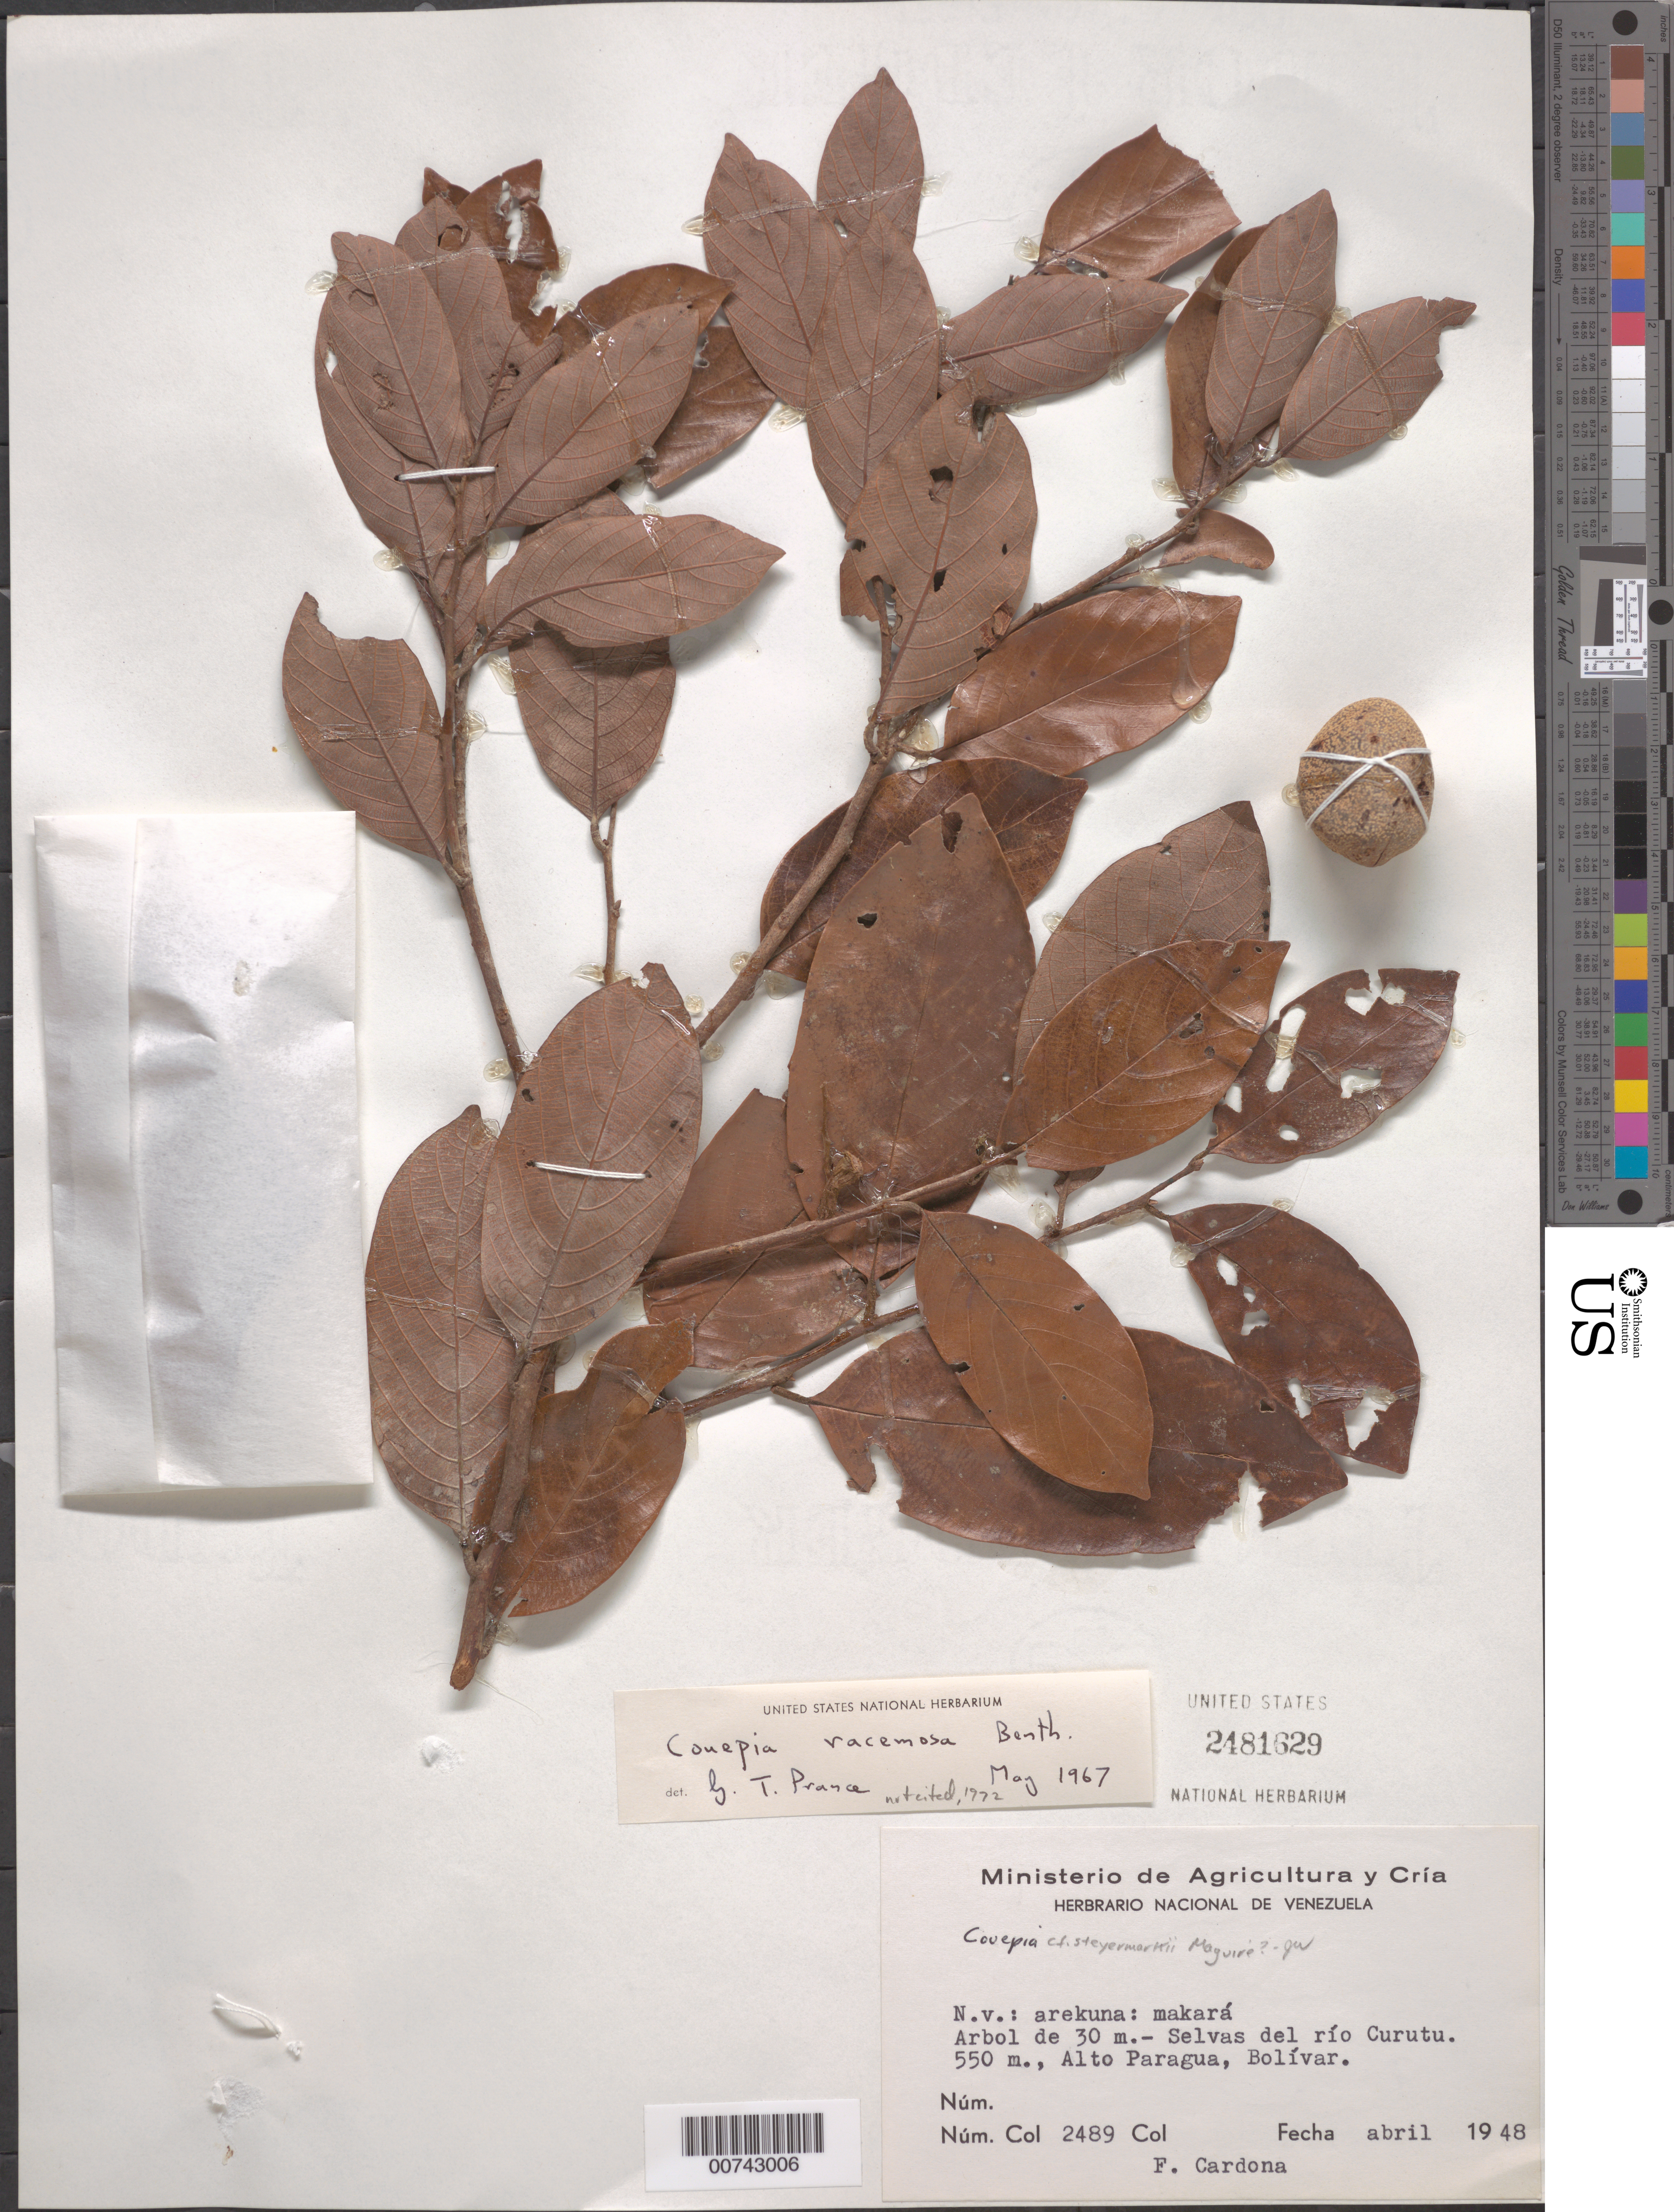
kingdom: Plantae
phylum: Tracheophyta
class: Magnoliopsida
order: Malpighiales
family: Chrysobalanaceae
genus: Gaulettia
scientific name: Gaulettia racemosa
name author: (Benth. ex Hook. f.) Sothers & Prance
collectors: F. Cardona Puig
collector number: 2489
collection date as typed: Apr-48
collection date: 1948-04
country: Venezuela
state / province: Bolívar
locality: Alto Río Paragua, Río Curutu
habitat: Selvas del rio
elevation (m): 550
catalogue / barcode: US 2481629